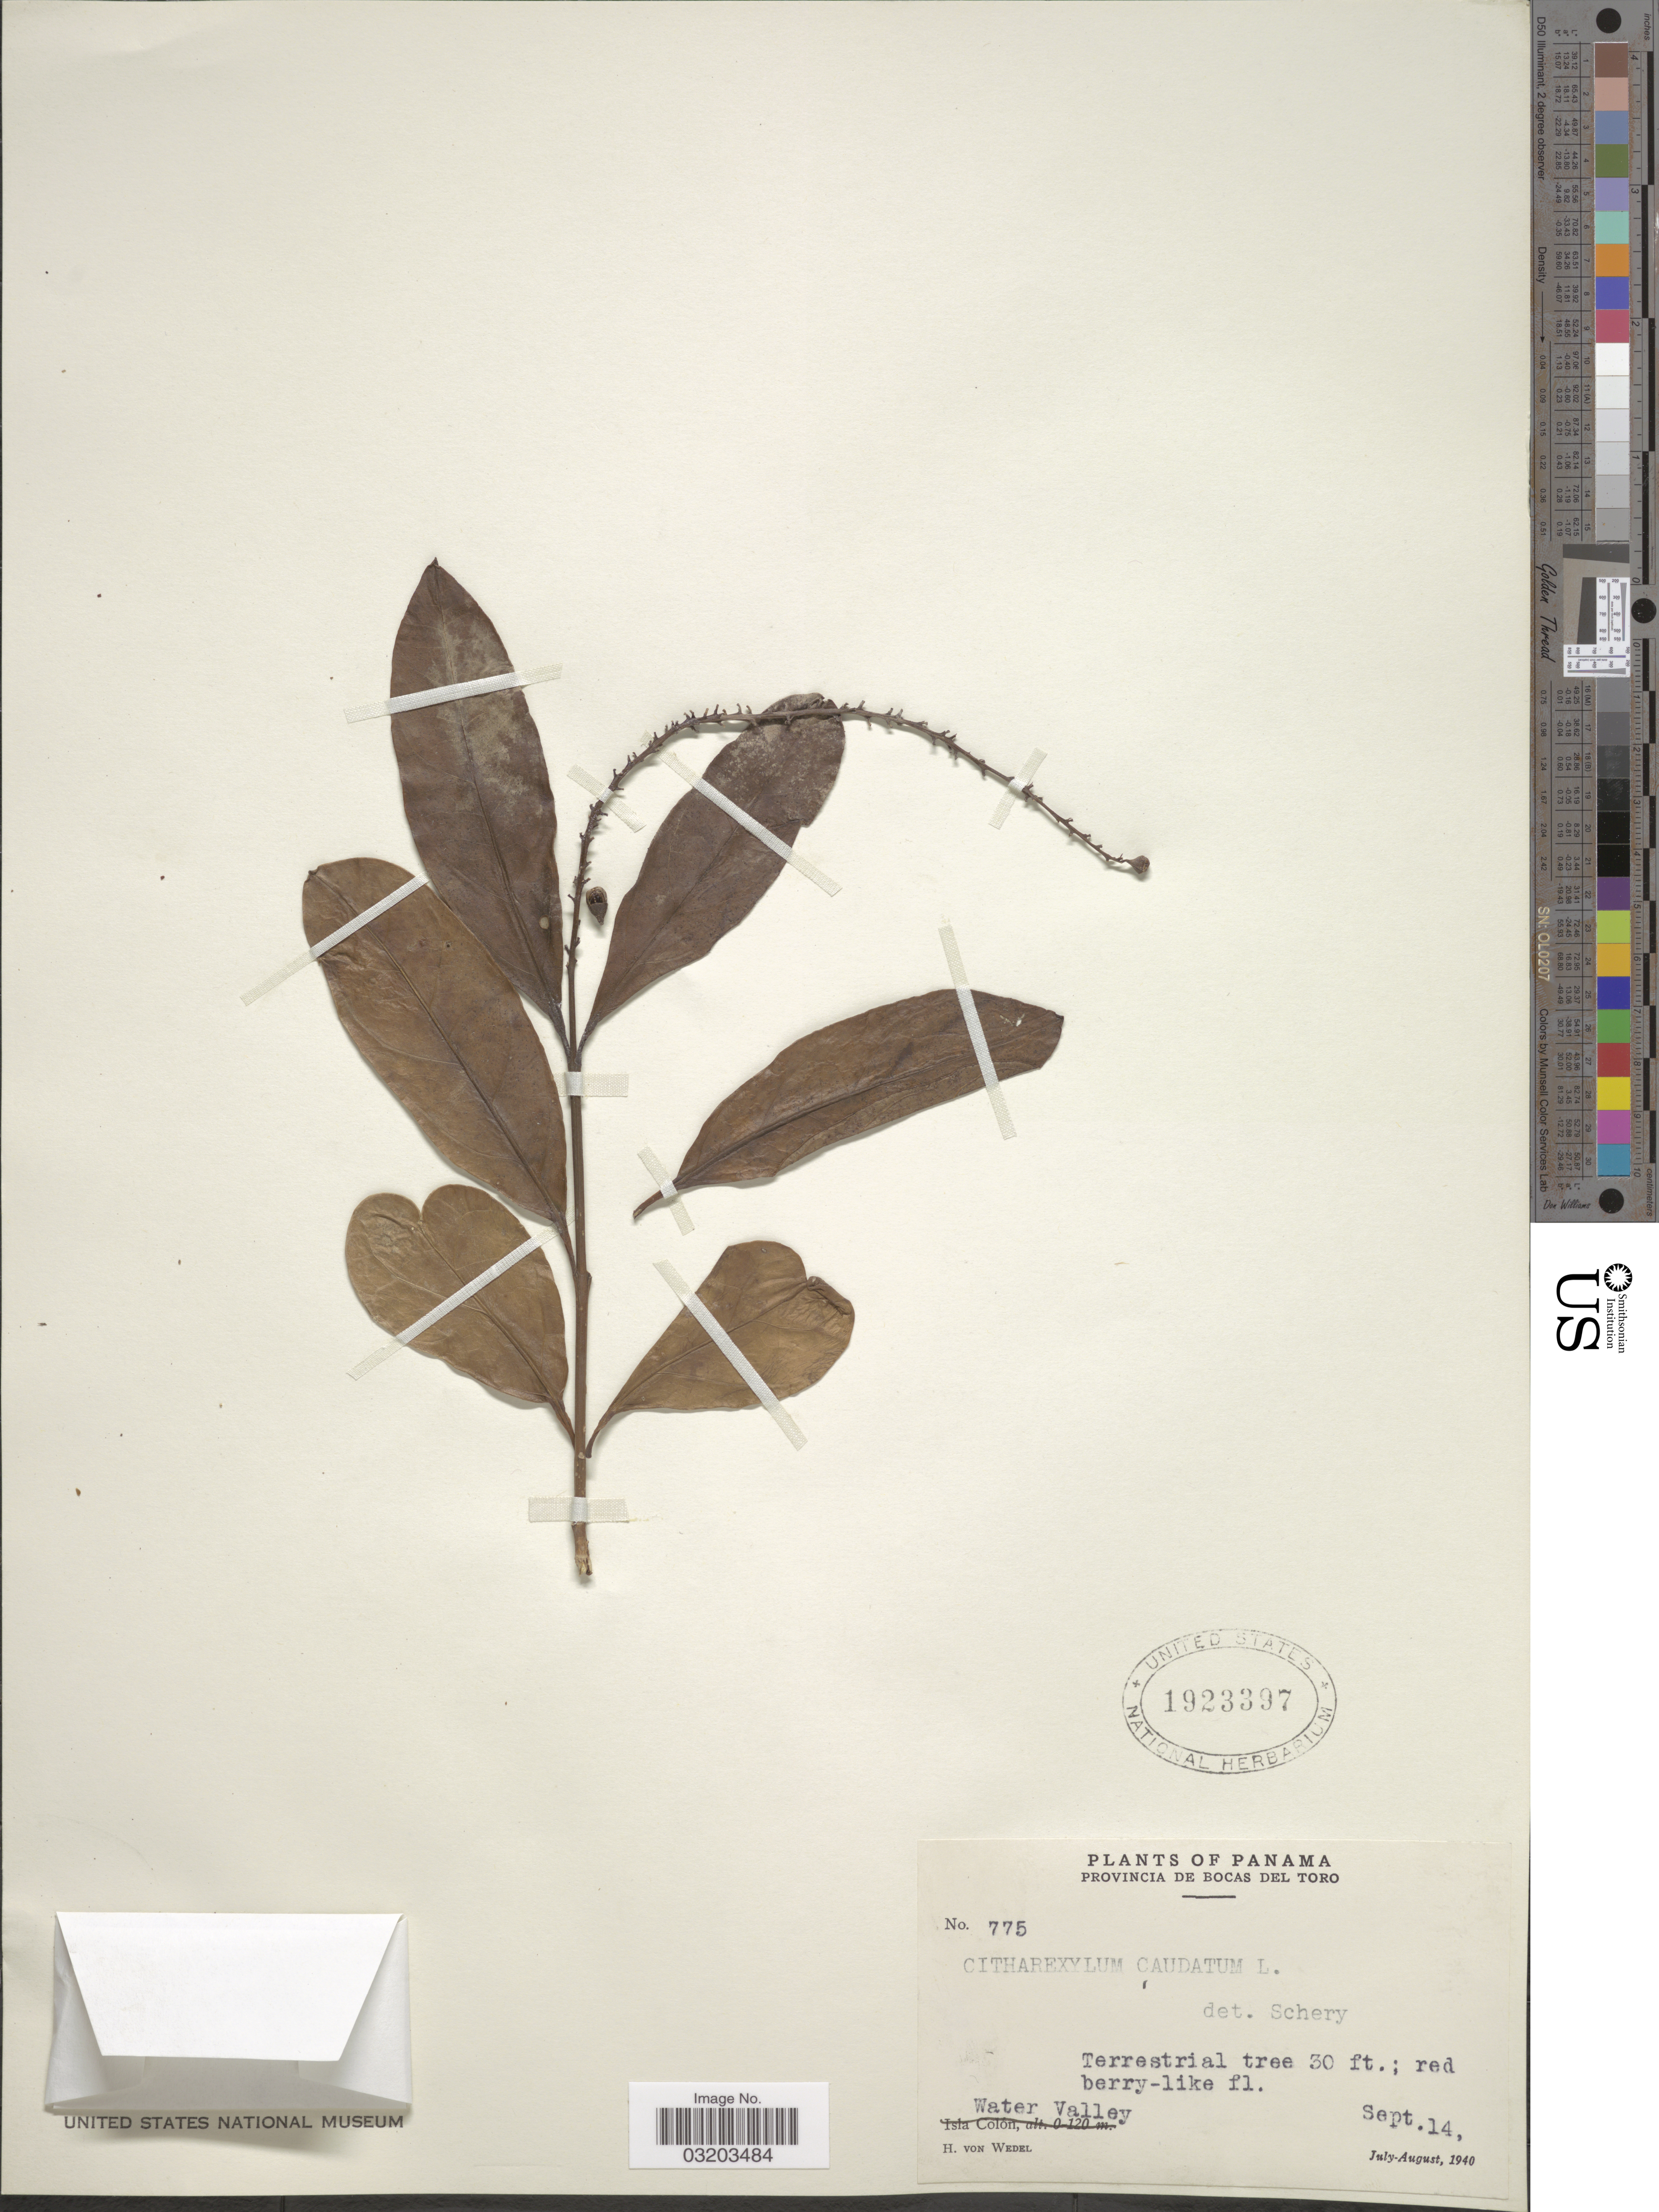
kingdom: Plantae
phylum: Tracheophyta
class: Magnoliopsida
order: Lamiales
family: Verbenaceae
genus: Citharexylum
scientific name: Citharexylum caudatum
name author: L.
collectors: H. von Wedel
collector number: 775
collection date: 1940-09-14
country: Panama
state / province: Bocas del Toro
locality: Water Valley.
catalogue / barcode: US 1923397